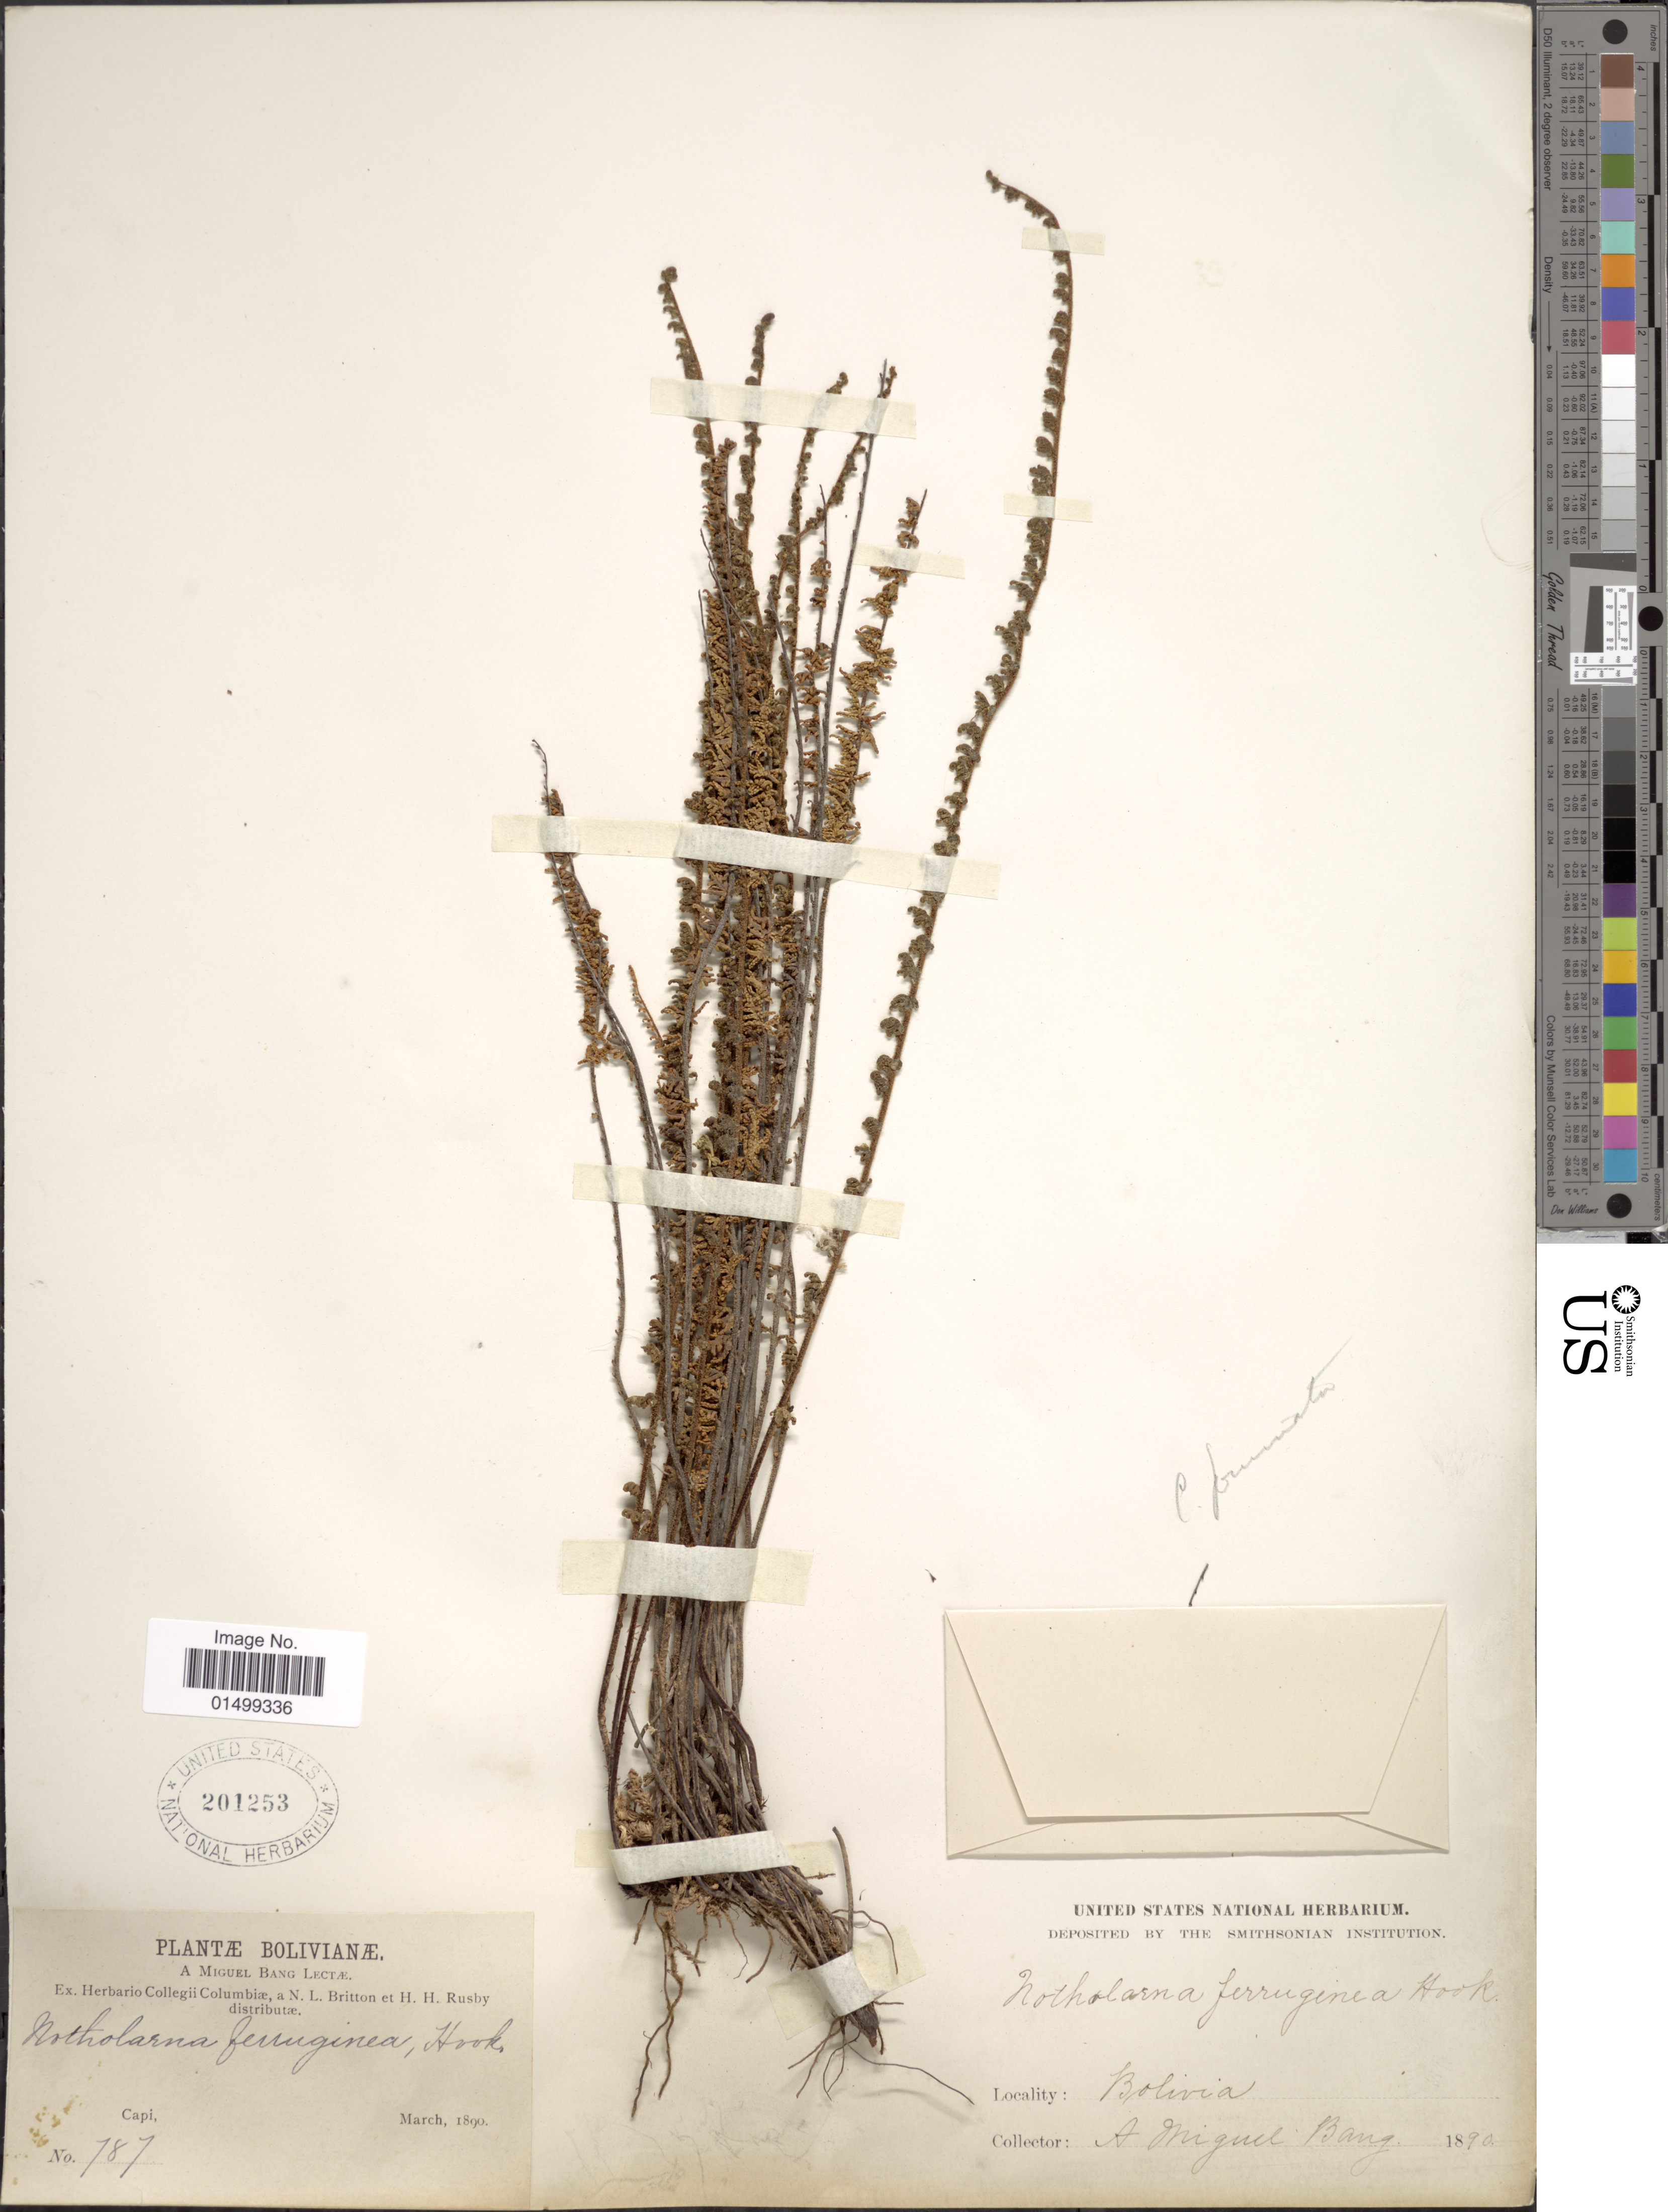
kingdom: Plantae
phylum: Tracheophyta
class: Polypodiopsida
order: Polypodiales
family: Pteridaceae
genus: Cheilanthes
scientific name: Cheilanthes pruinata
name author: Kaulf.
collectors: M. Bang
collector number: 787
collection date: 1890-03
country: Bolivia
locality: Capi.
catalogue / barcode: US 201253